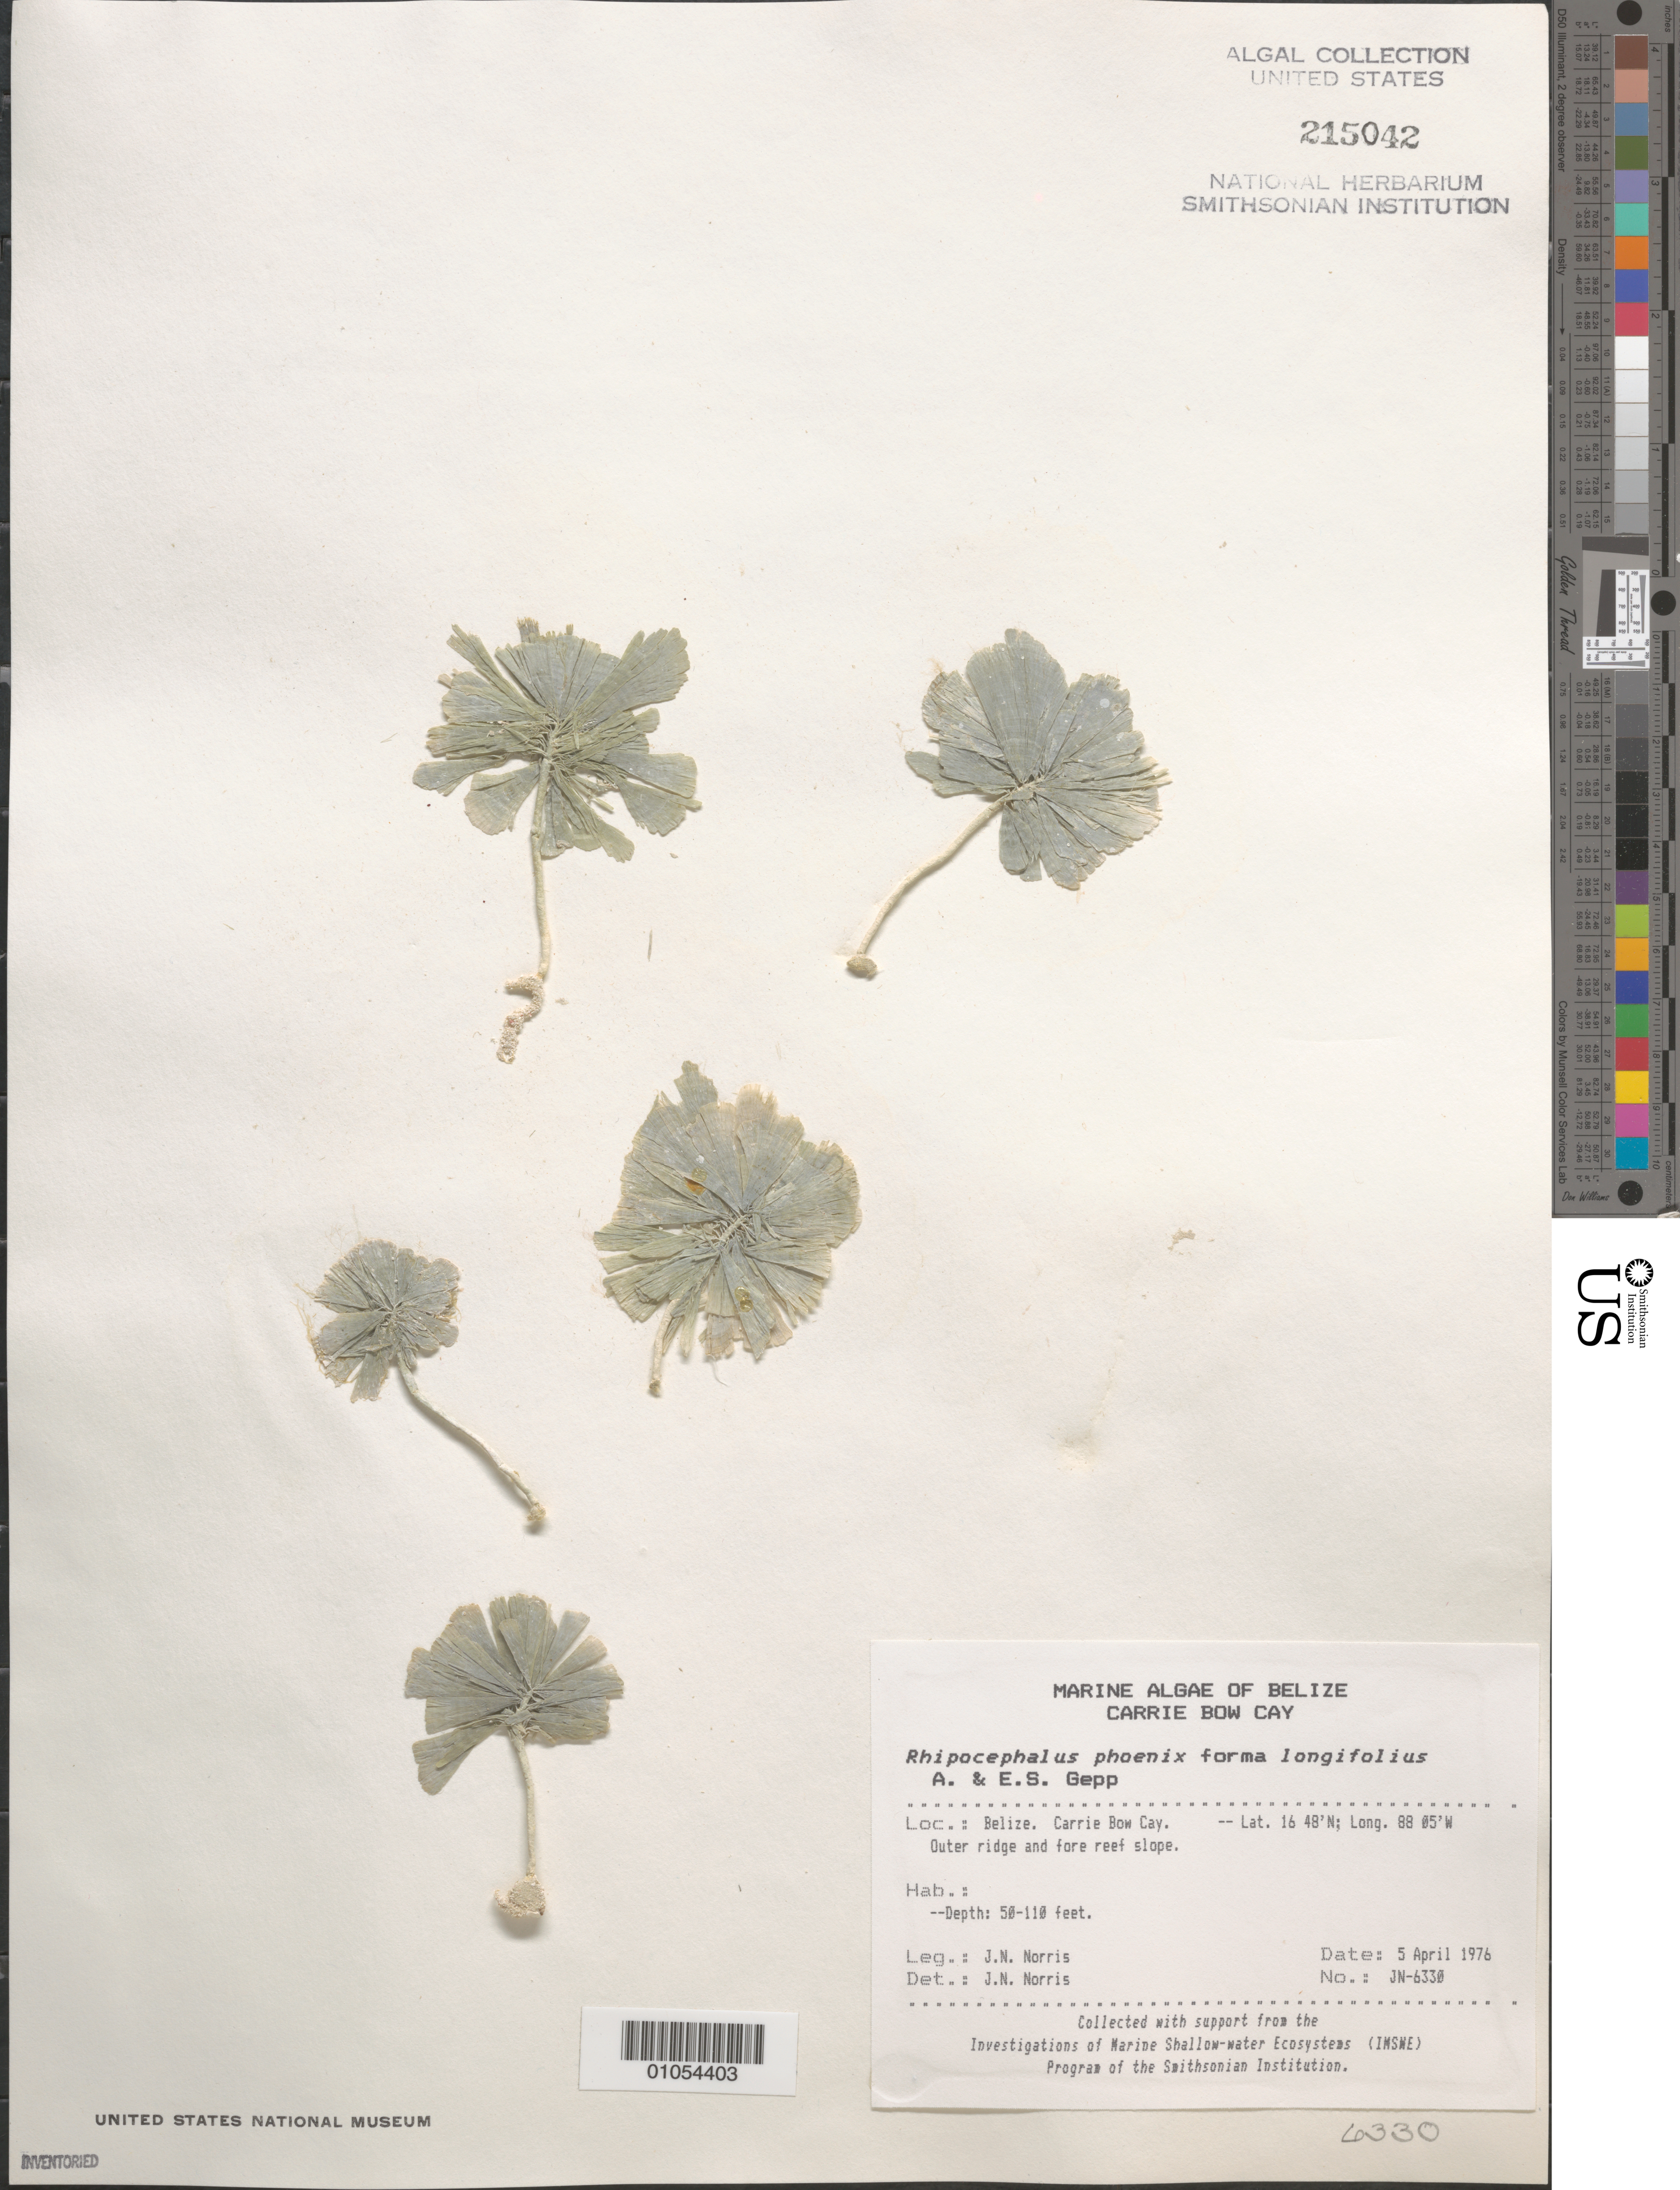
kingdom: Plantae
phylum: Chlorophyta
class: Ulvophyceae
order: Bryopsidales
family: Udoteaceae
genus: Rhipocephalus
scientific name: Rhipocephalus phoenix f. longifolius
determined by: Norris, James N.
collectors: J. N. Norris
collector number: JN-6330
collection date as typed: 05 Apr 1976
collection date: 1976-04-05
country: Belize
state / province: Stann Creek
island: Carrie Bow Cay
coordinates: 16 48'N, 88 05'W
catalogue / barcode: US 215042